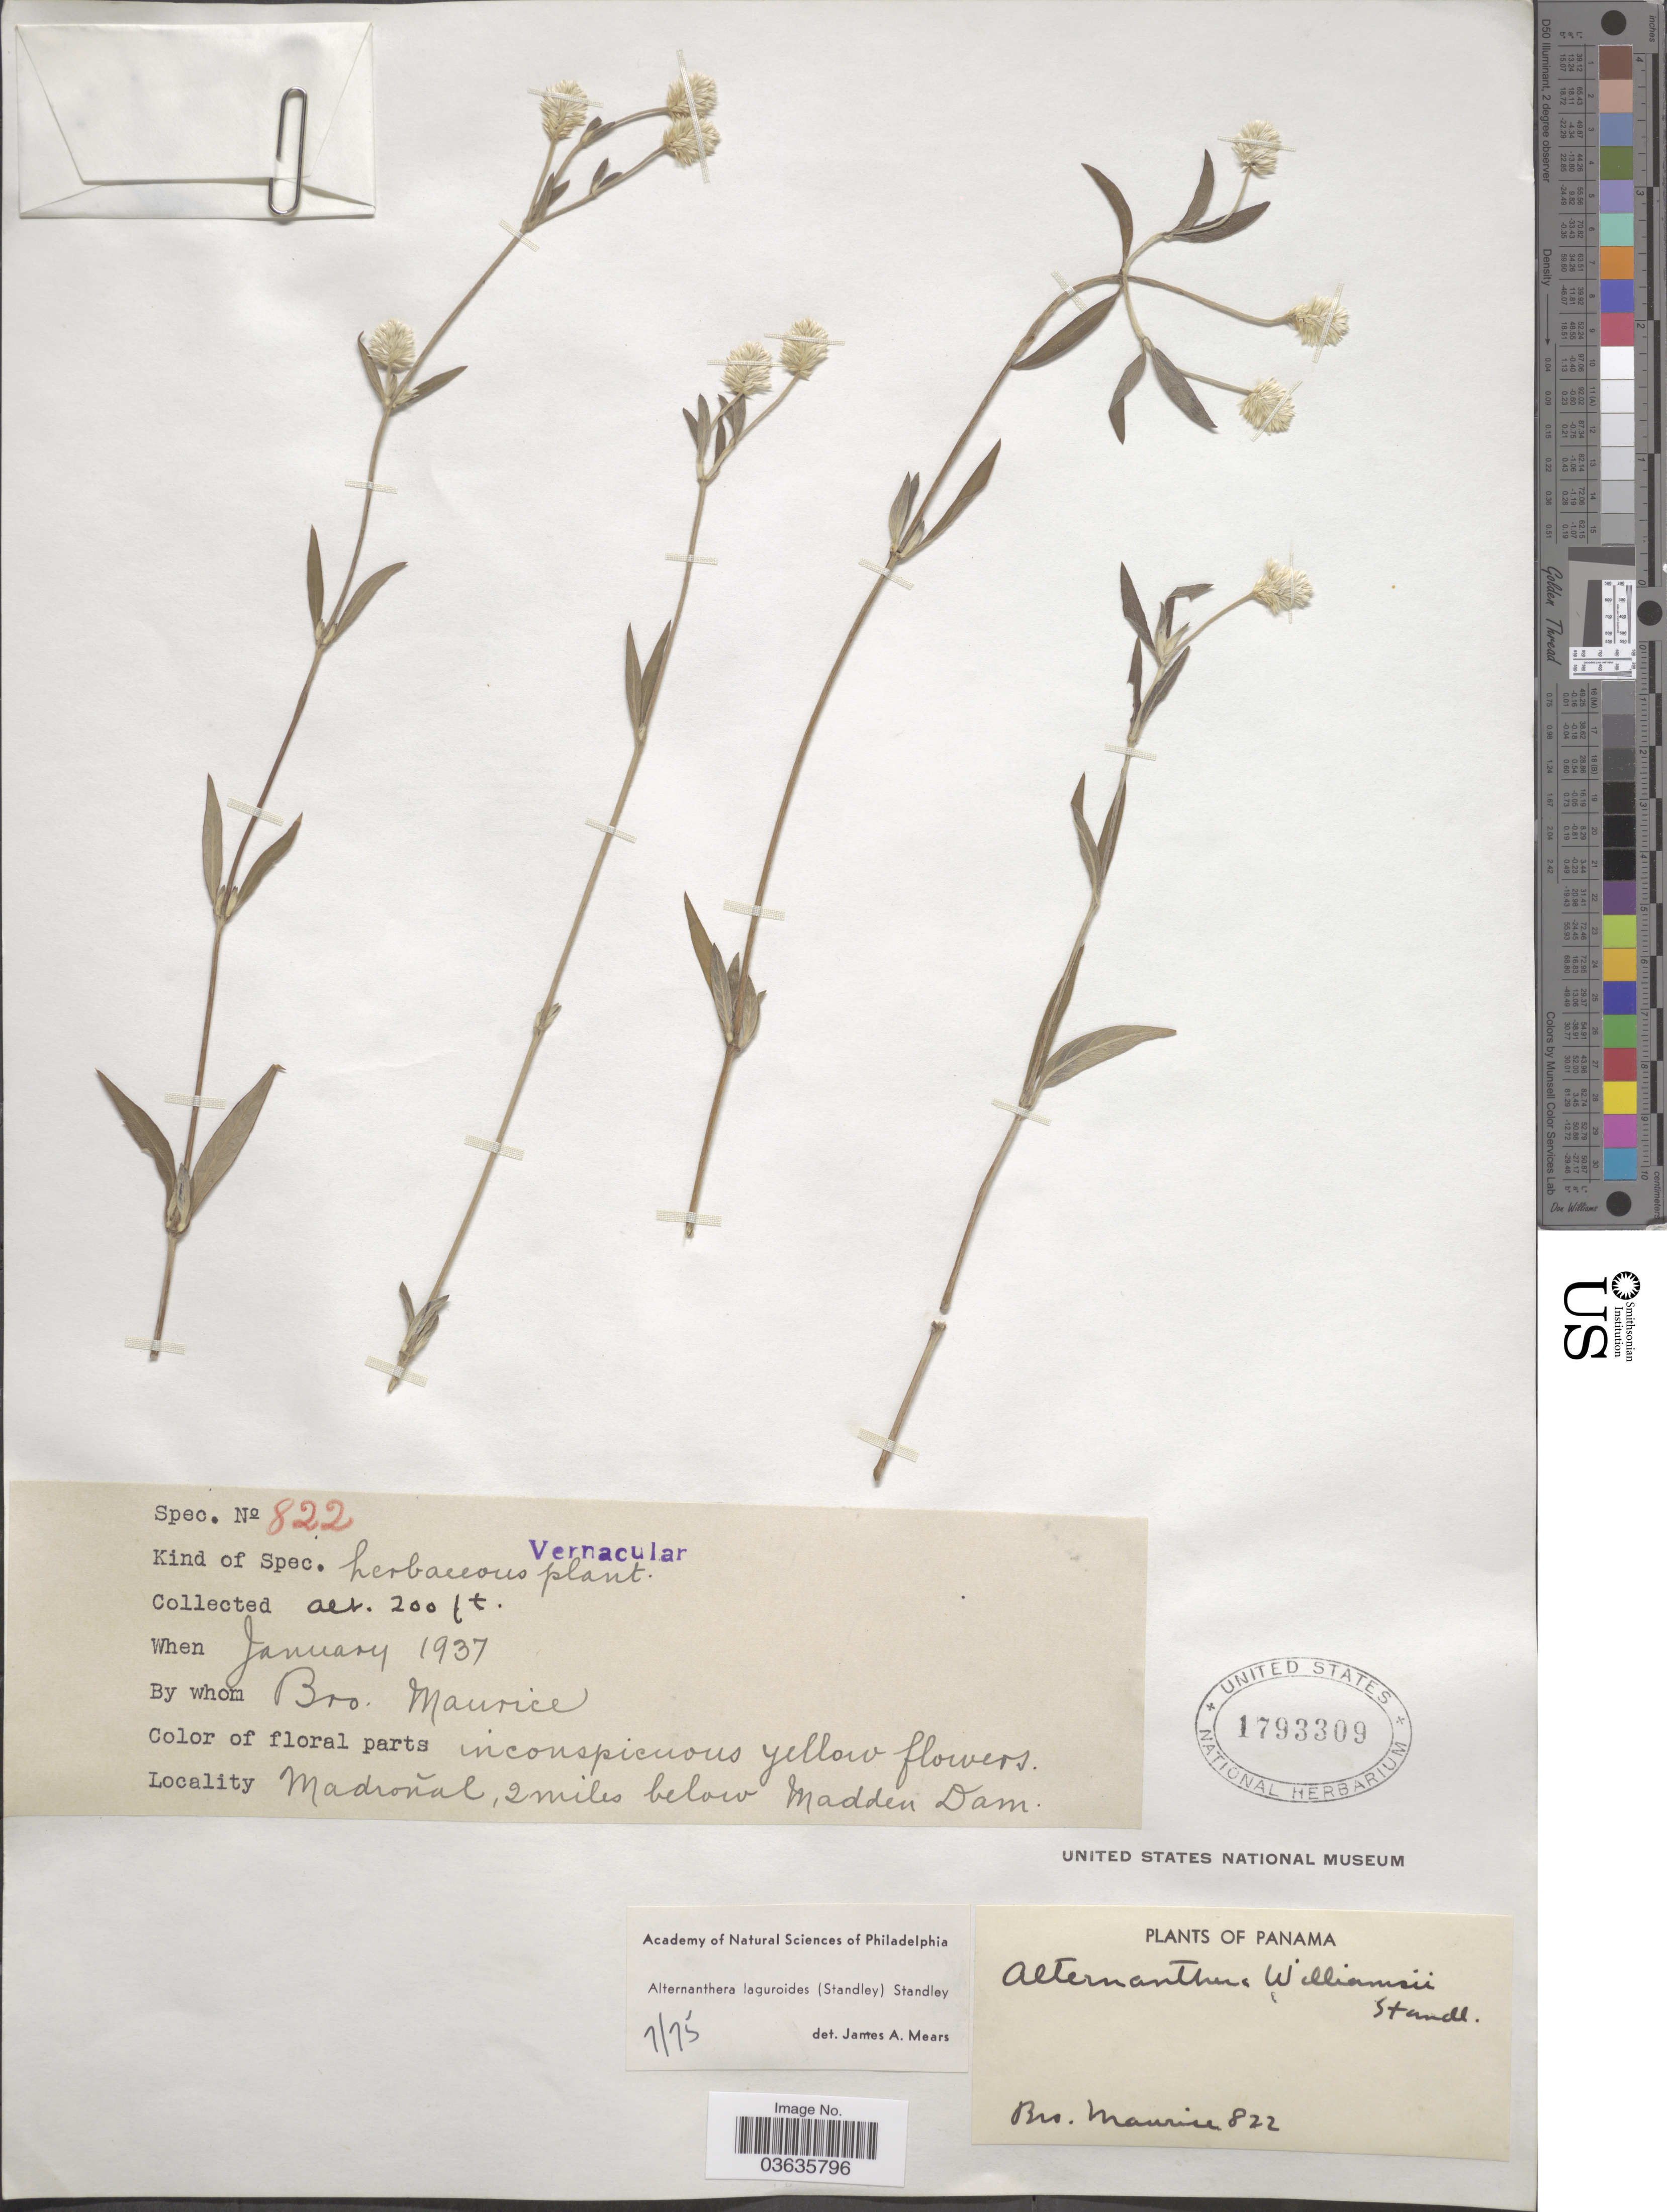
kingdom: Plantae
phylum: Tracheophyta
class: Magnoliopsida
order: Caryophyllales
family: Amaranthaceae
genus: Alternanthera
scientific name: Alternanthera laguroides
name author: (Standl.) Standl.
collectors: B. Maurice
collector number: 822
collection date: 1937-01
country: Panama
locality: Madroñal, 2 miles below Madden Dam.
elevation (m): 61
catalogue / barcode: US 1793309